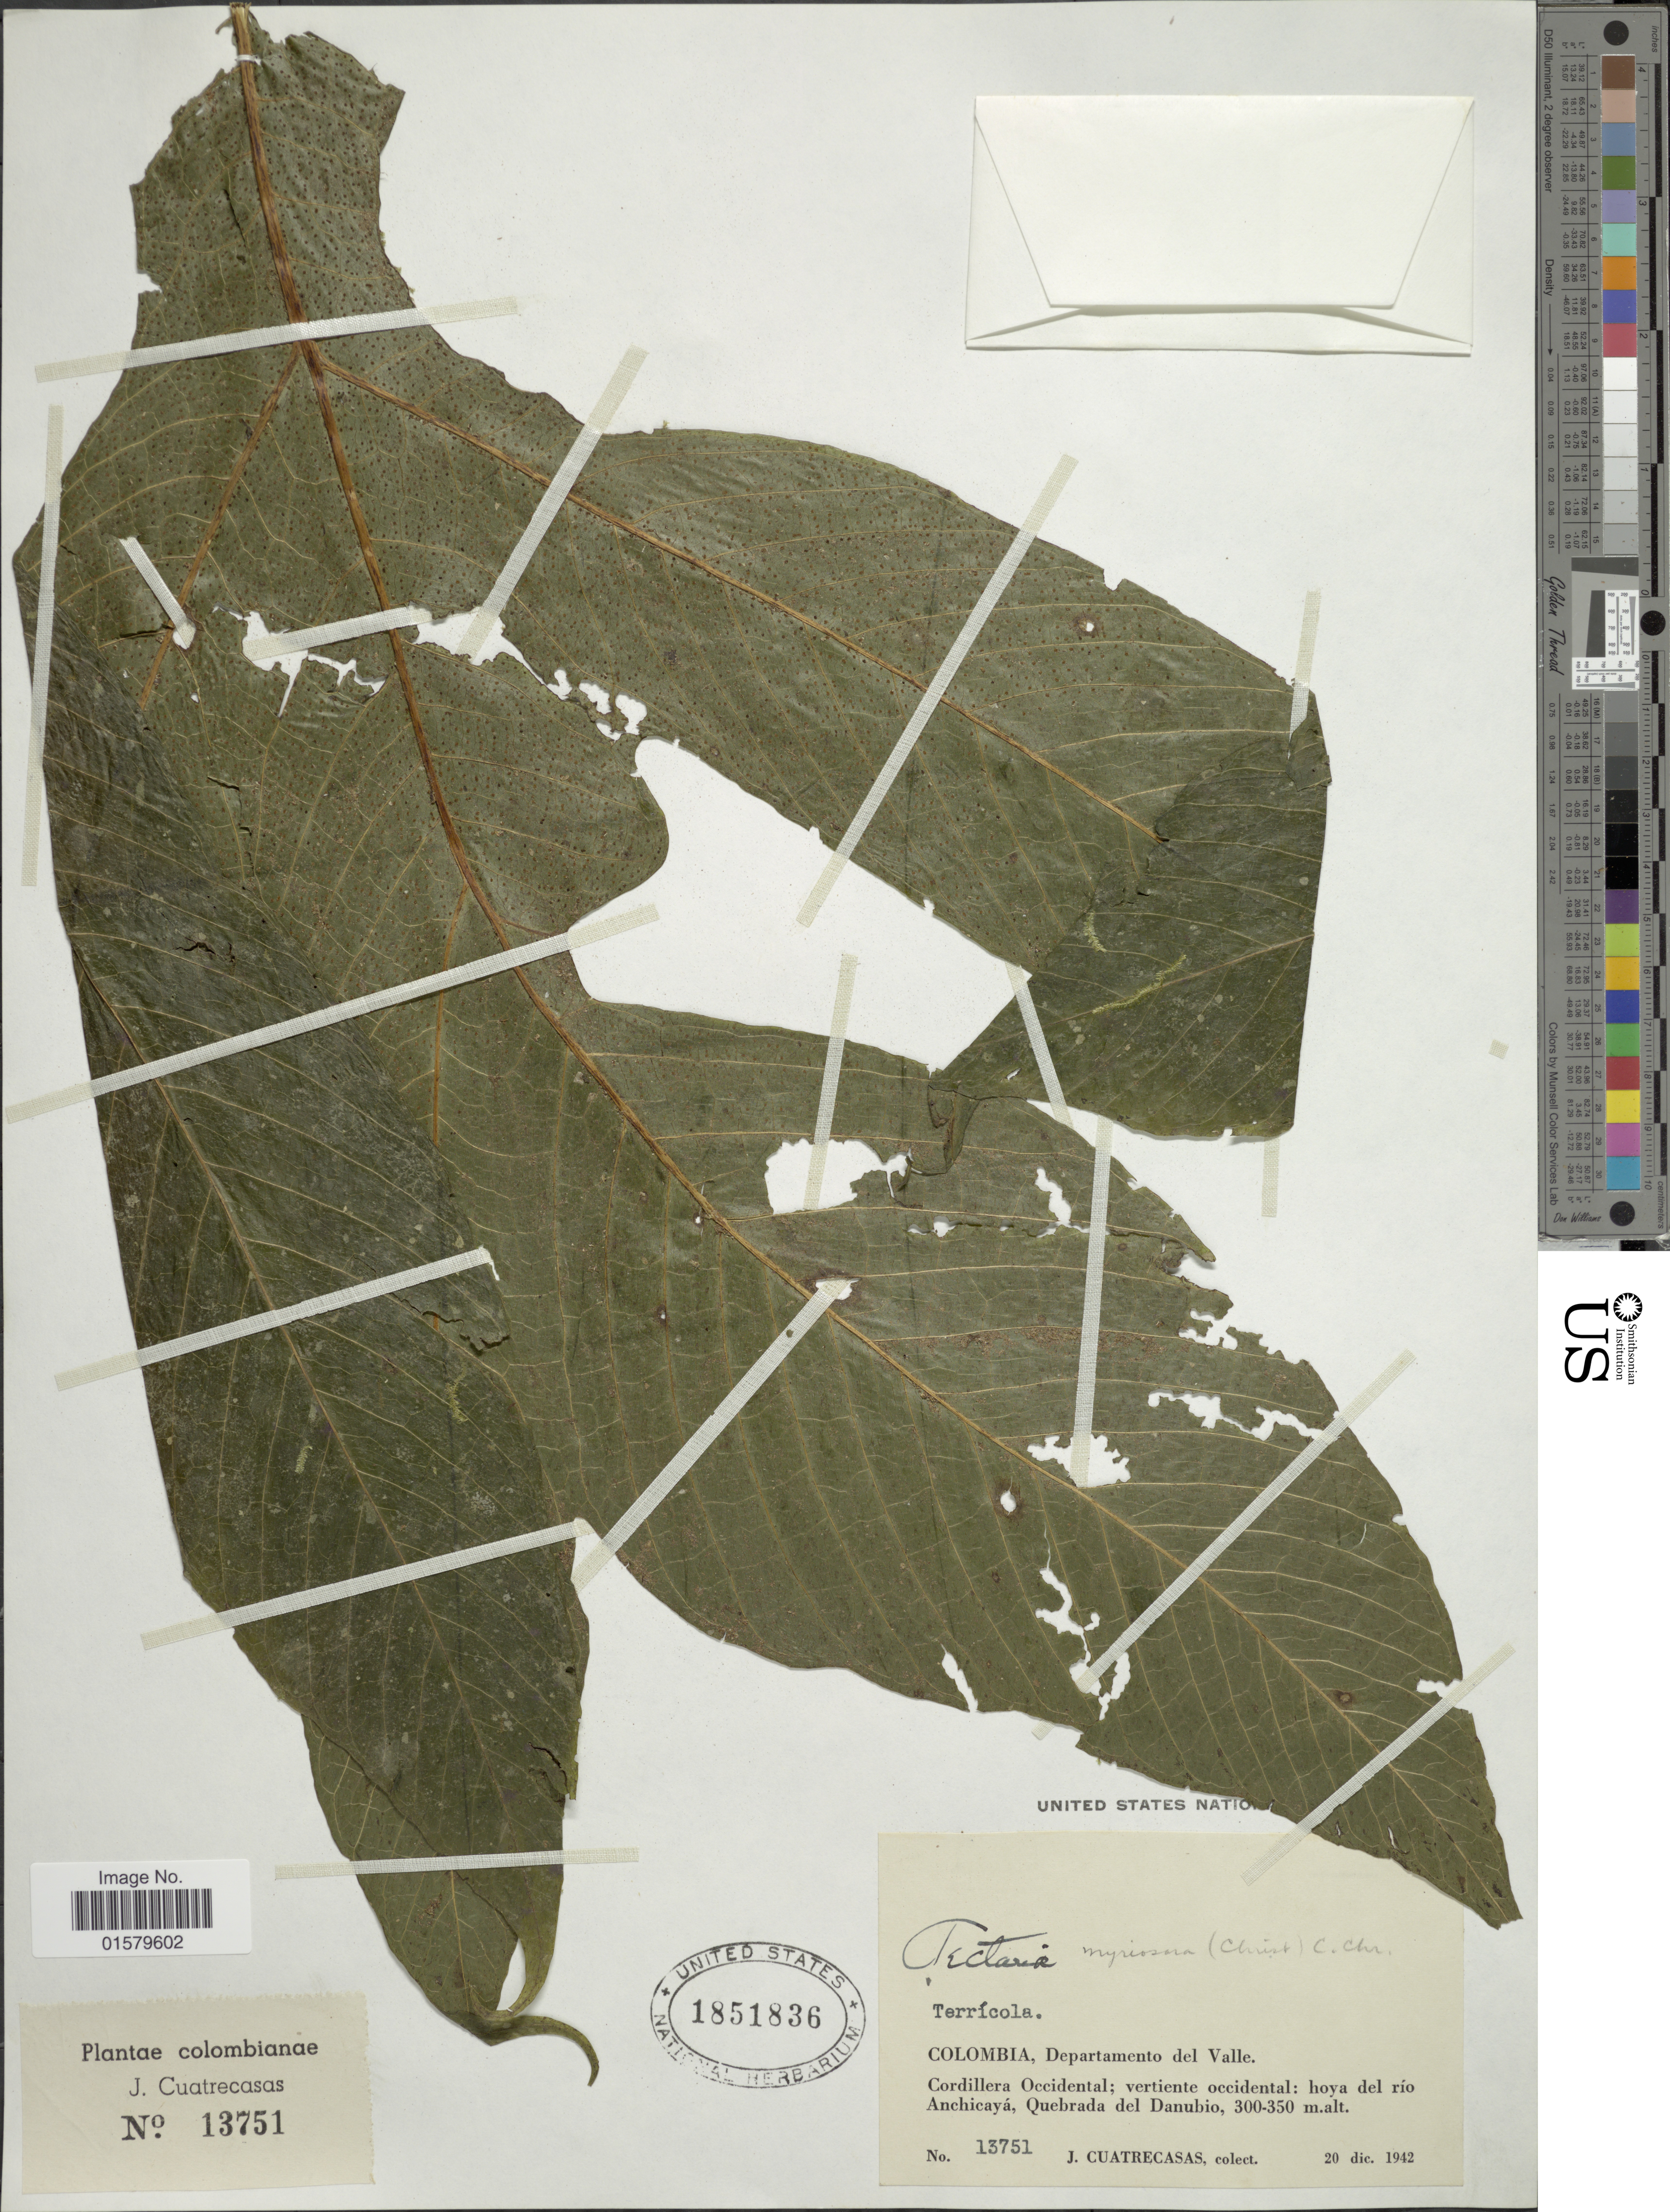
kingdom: Plantae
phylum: Tracheophyta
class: Polypodiopsida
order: Polypodiales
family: Tectariaceae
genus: Tectaria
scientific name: Tectaria draconoptera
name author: (D.C. Eaton) Copel.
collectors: J. Cuatrecasas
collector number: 13751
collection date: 1942-12-20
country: Colombia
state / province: Valle del Cauca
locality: Cordillera Occidental; vertiente occidental: hoya del rio Anchicaya, Quebrada del Danubio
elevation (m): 300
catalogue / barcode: US 1851836